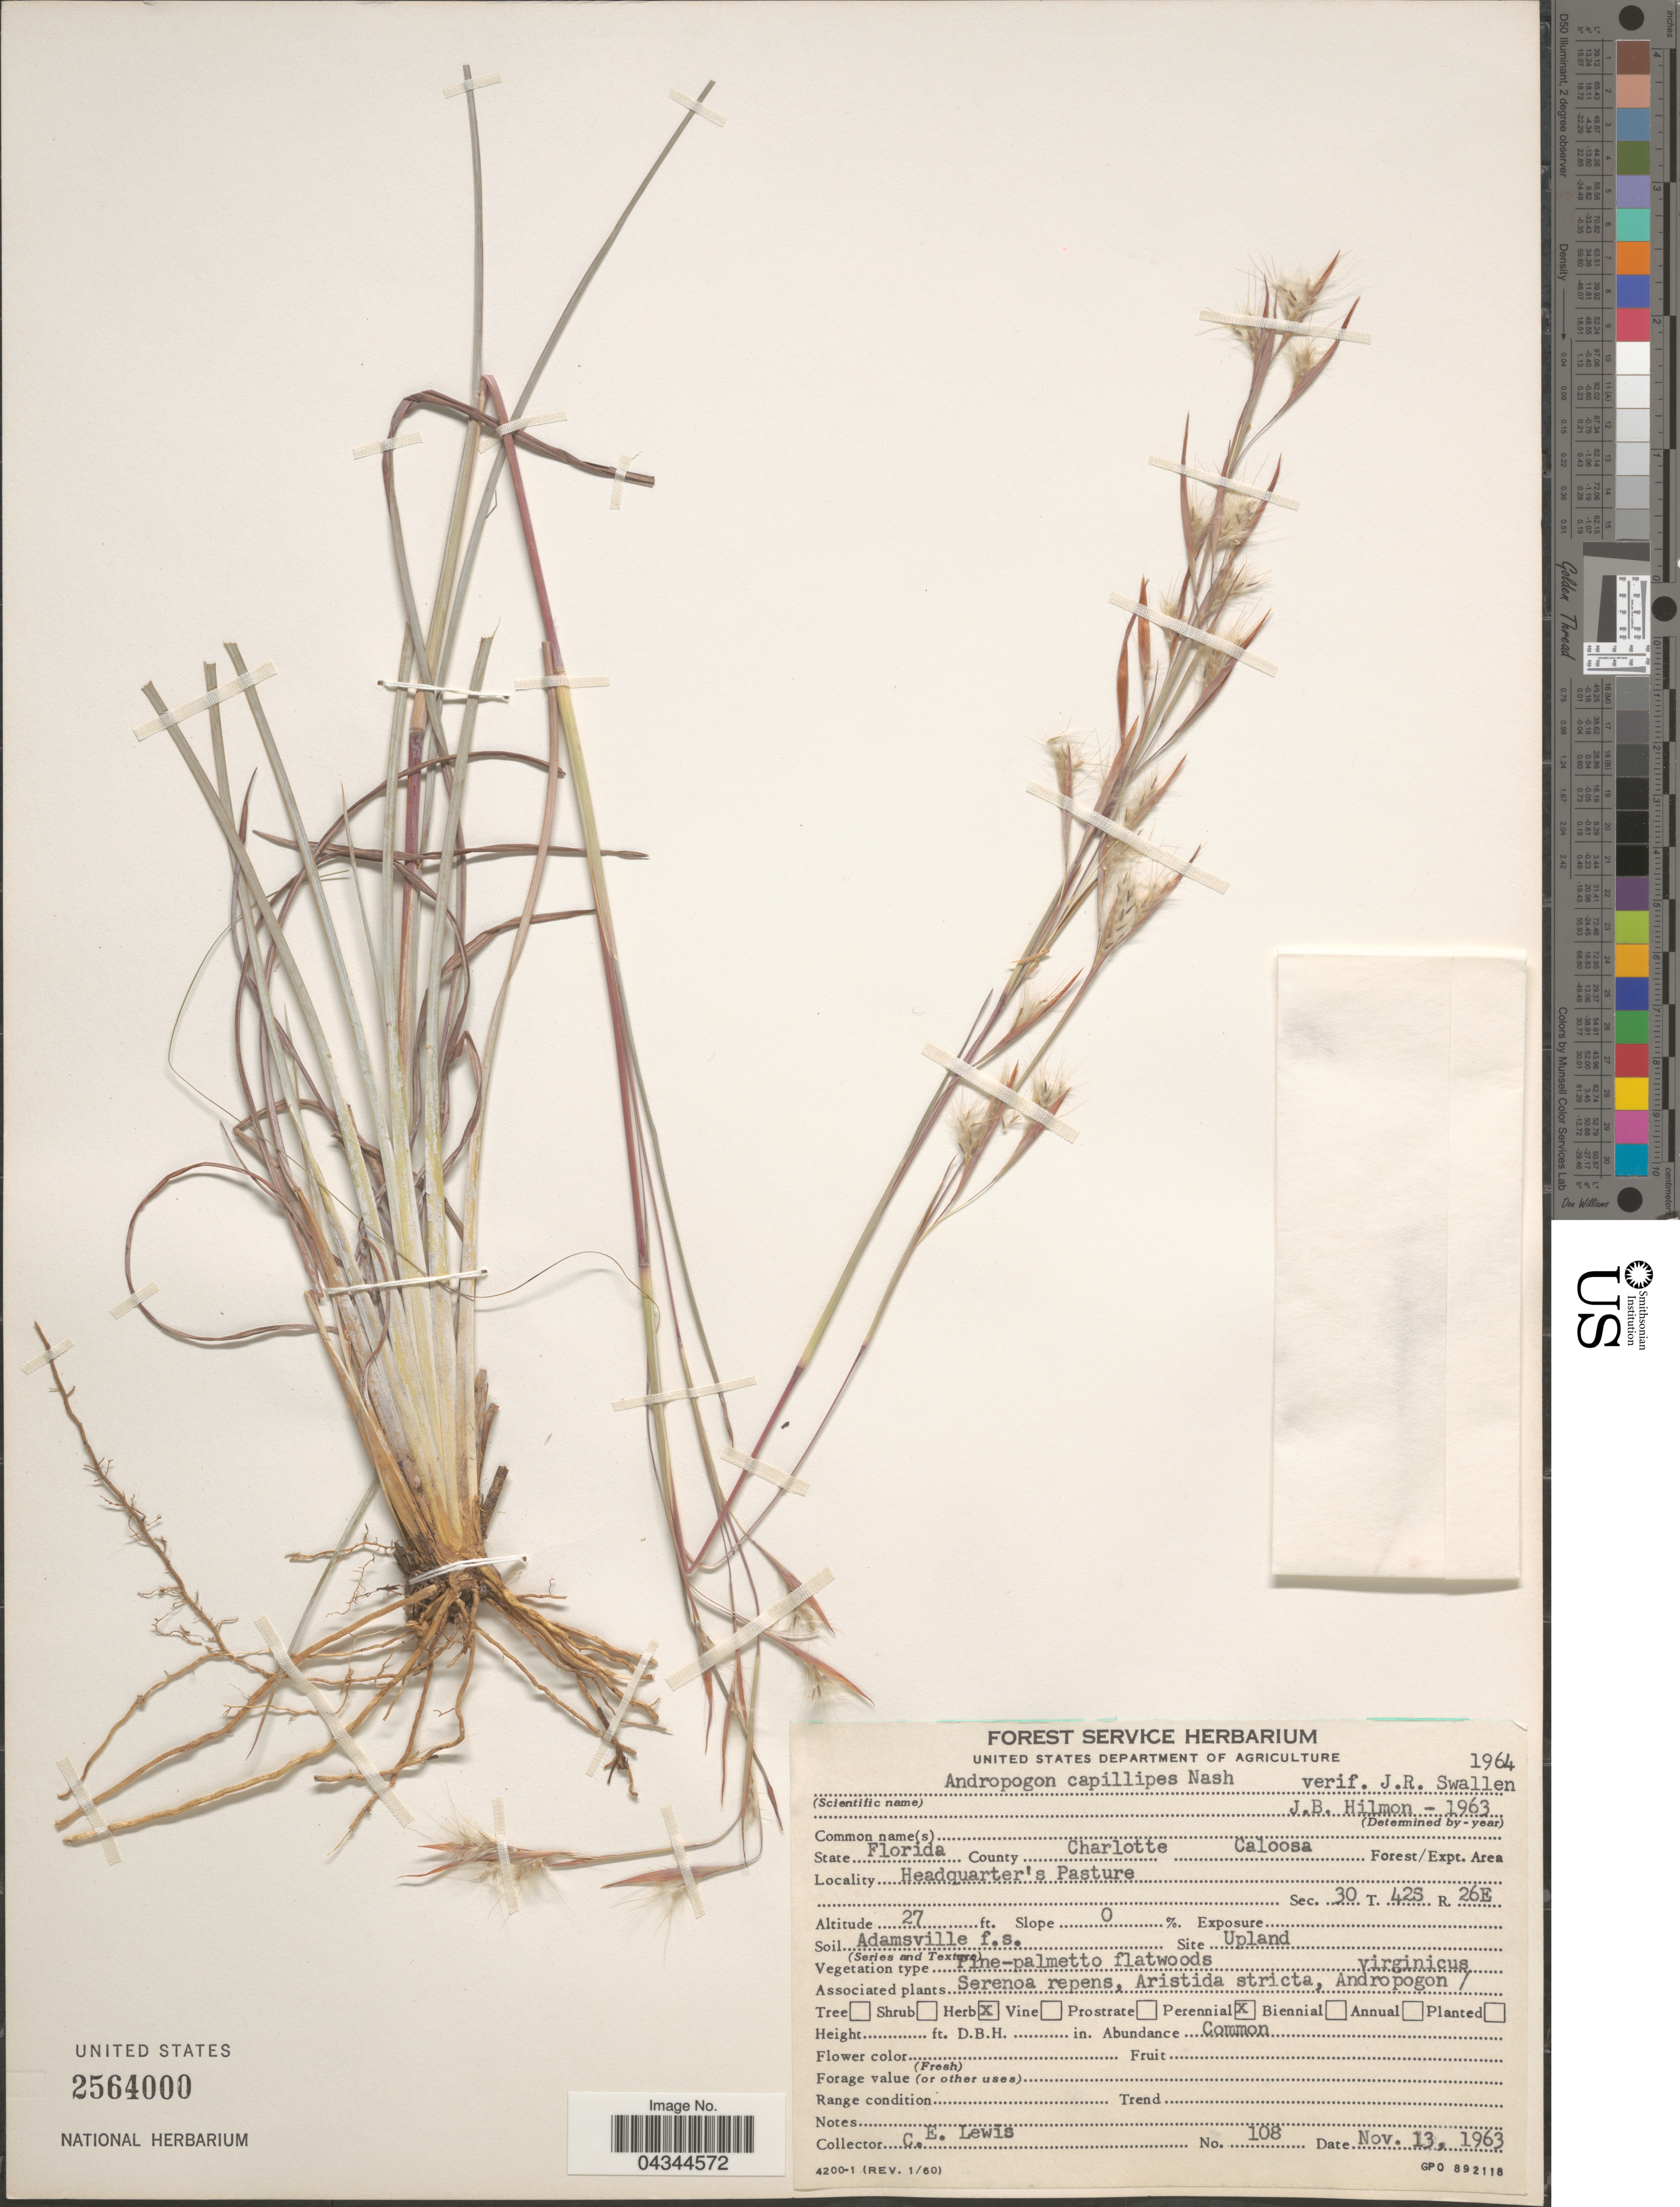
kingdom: Plantae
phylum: Tracheophyta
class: Liliopsida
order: Poales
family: Poaceae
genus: Andropogon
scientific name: Andropogon virginicus var. glaucus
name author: Hack. in A. DC.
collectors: C. Lewis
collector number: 108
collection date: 1963-11-13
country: United States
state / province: Florida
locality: County Charlotte. Caloosa Forest/Expt. Area. Headquarter's Pasture. Sec. 30 T. 42S R. 26E.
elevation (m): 8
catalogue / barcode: US 2564000